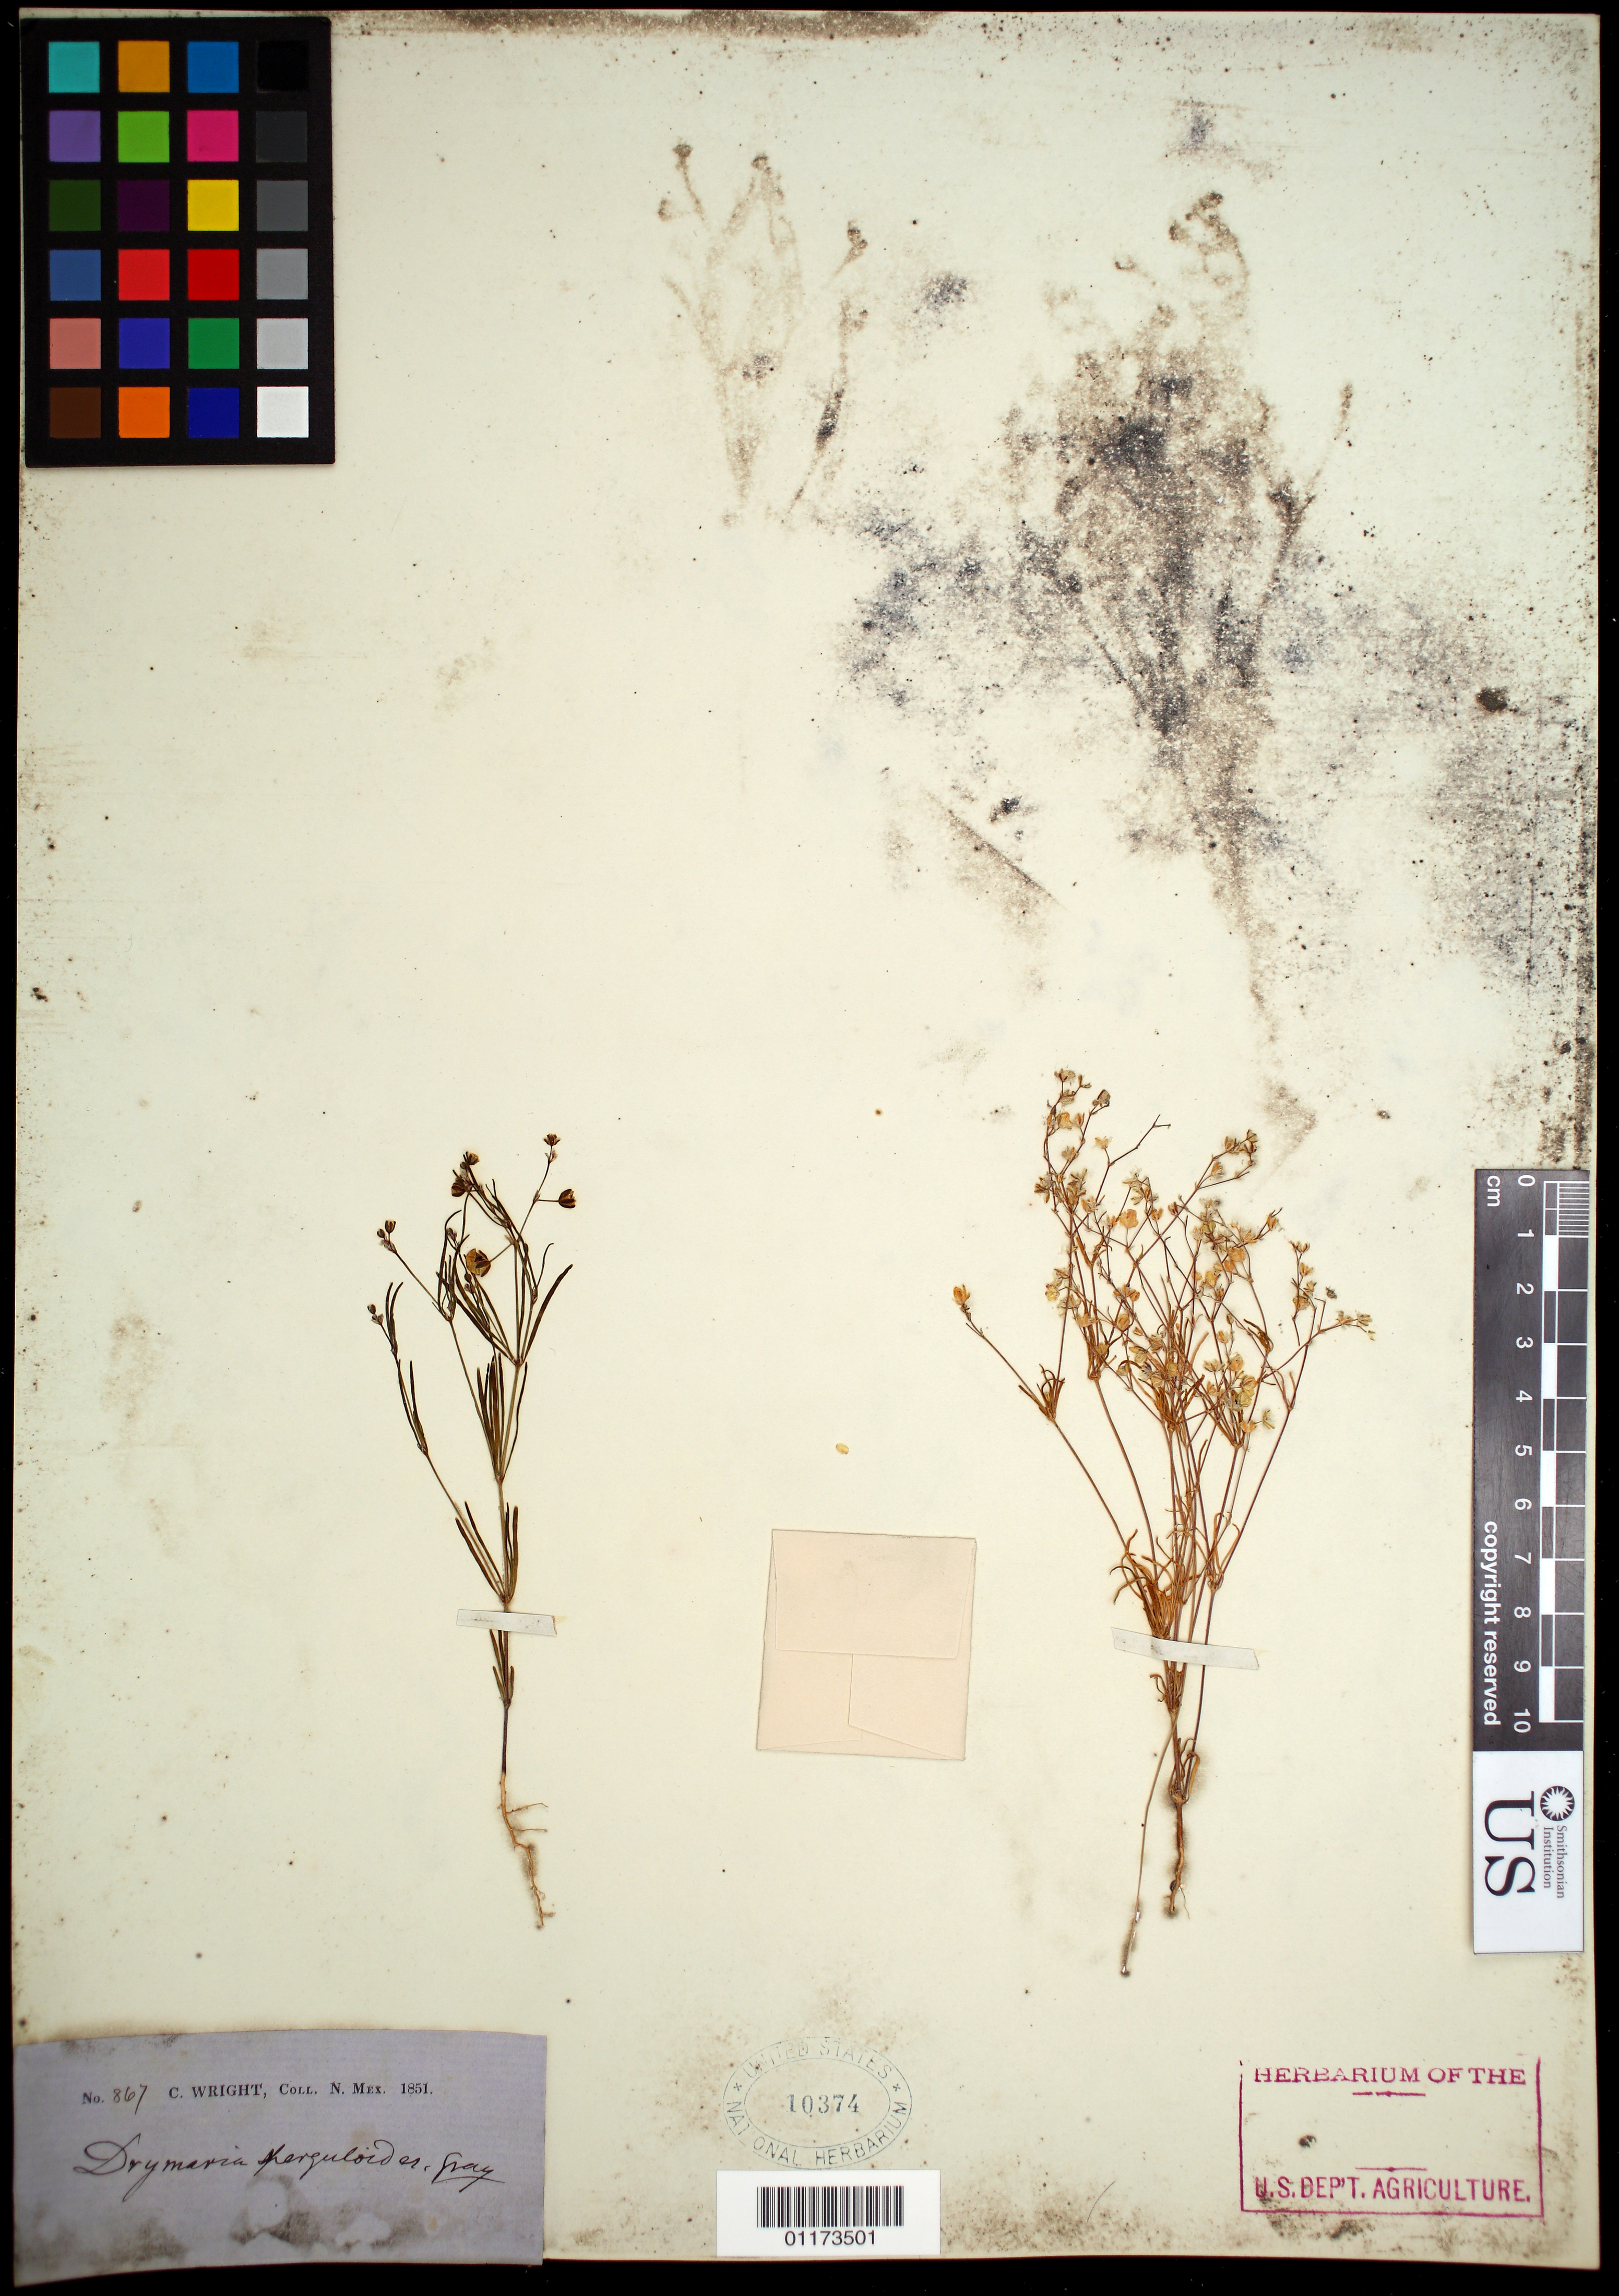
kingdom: Plantae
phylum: Tracheophyta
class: Magnoliopsida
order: Caryophyllales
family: Caryophyllaceae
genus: Drymaria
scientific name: Drymaria sperguloides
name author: A. Gray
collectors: C. Wright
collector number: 867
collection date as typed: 1851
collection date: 1851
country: United States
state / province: New Mexico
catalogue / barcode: US 10374